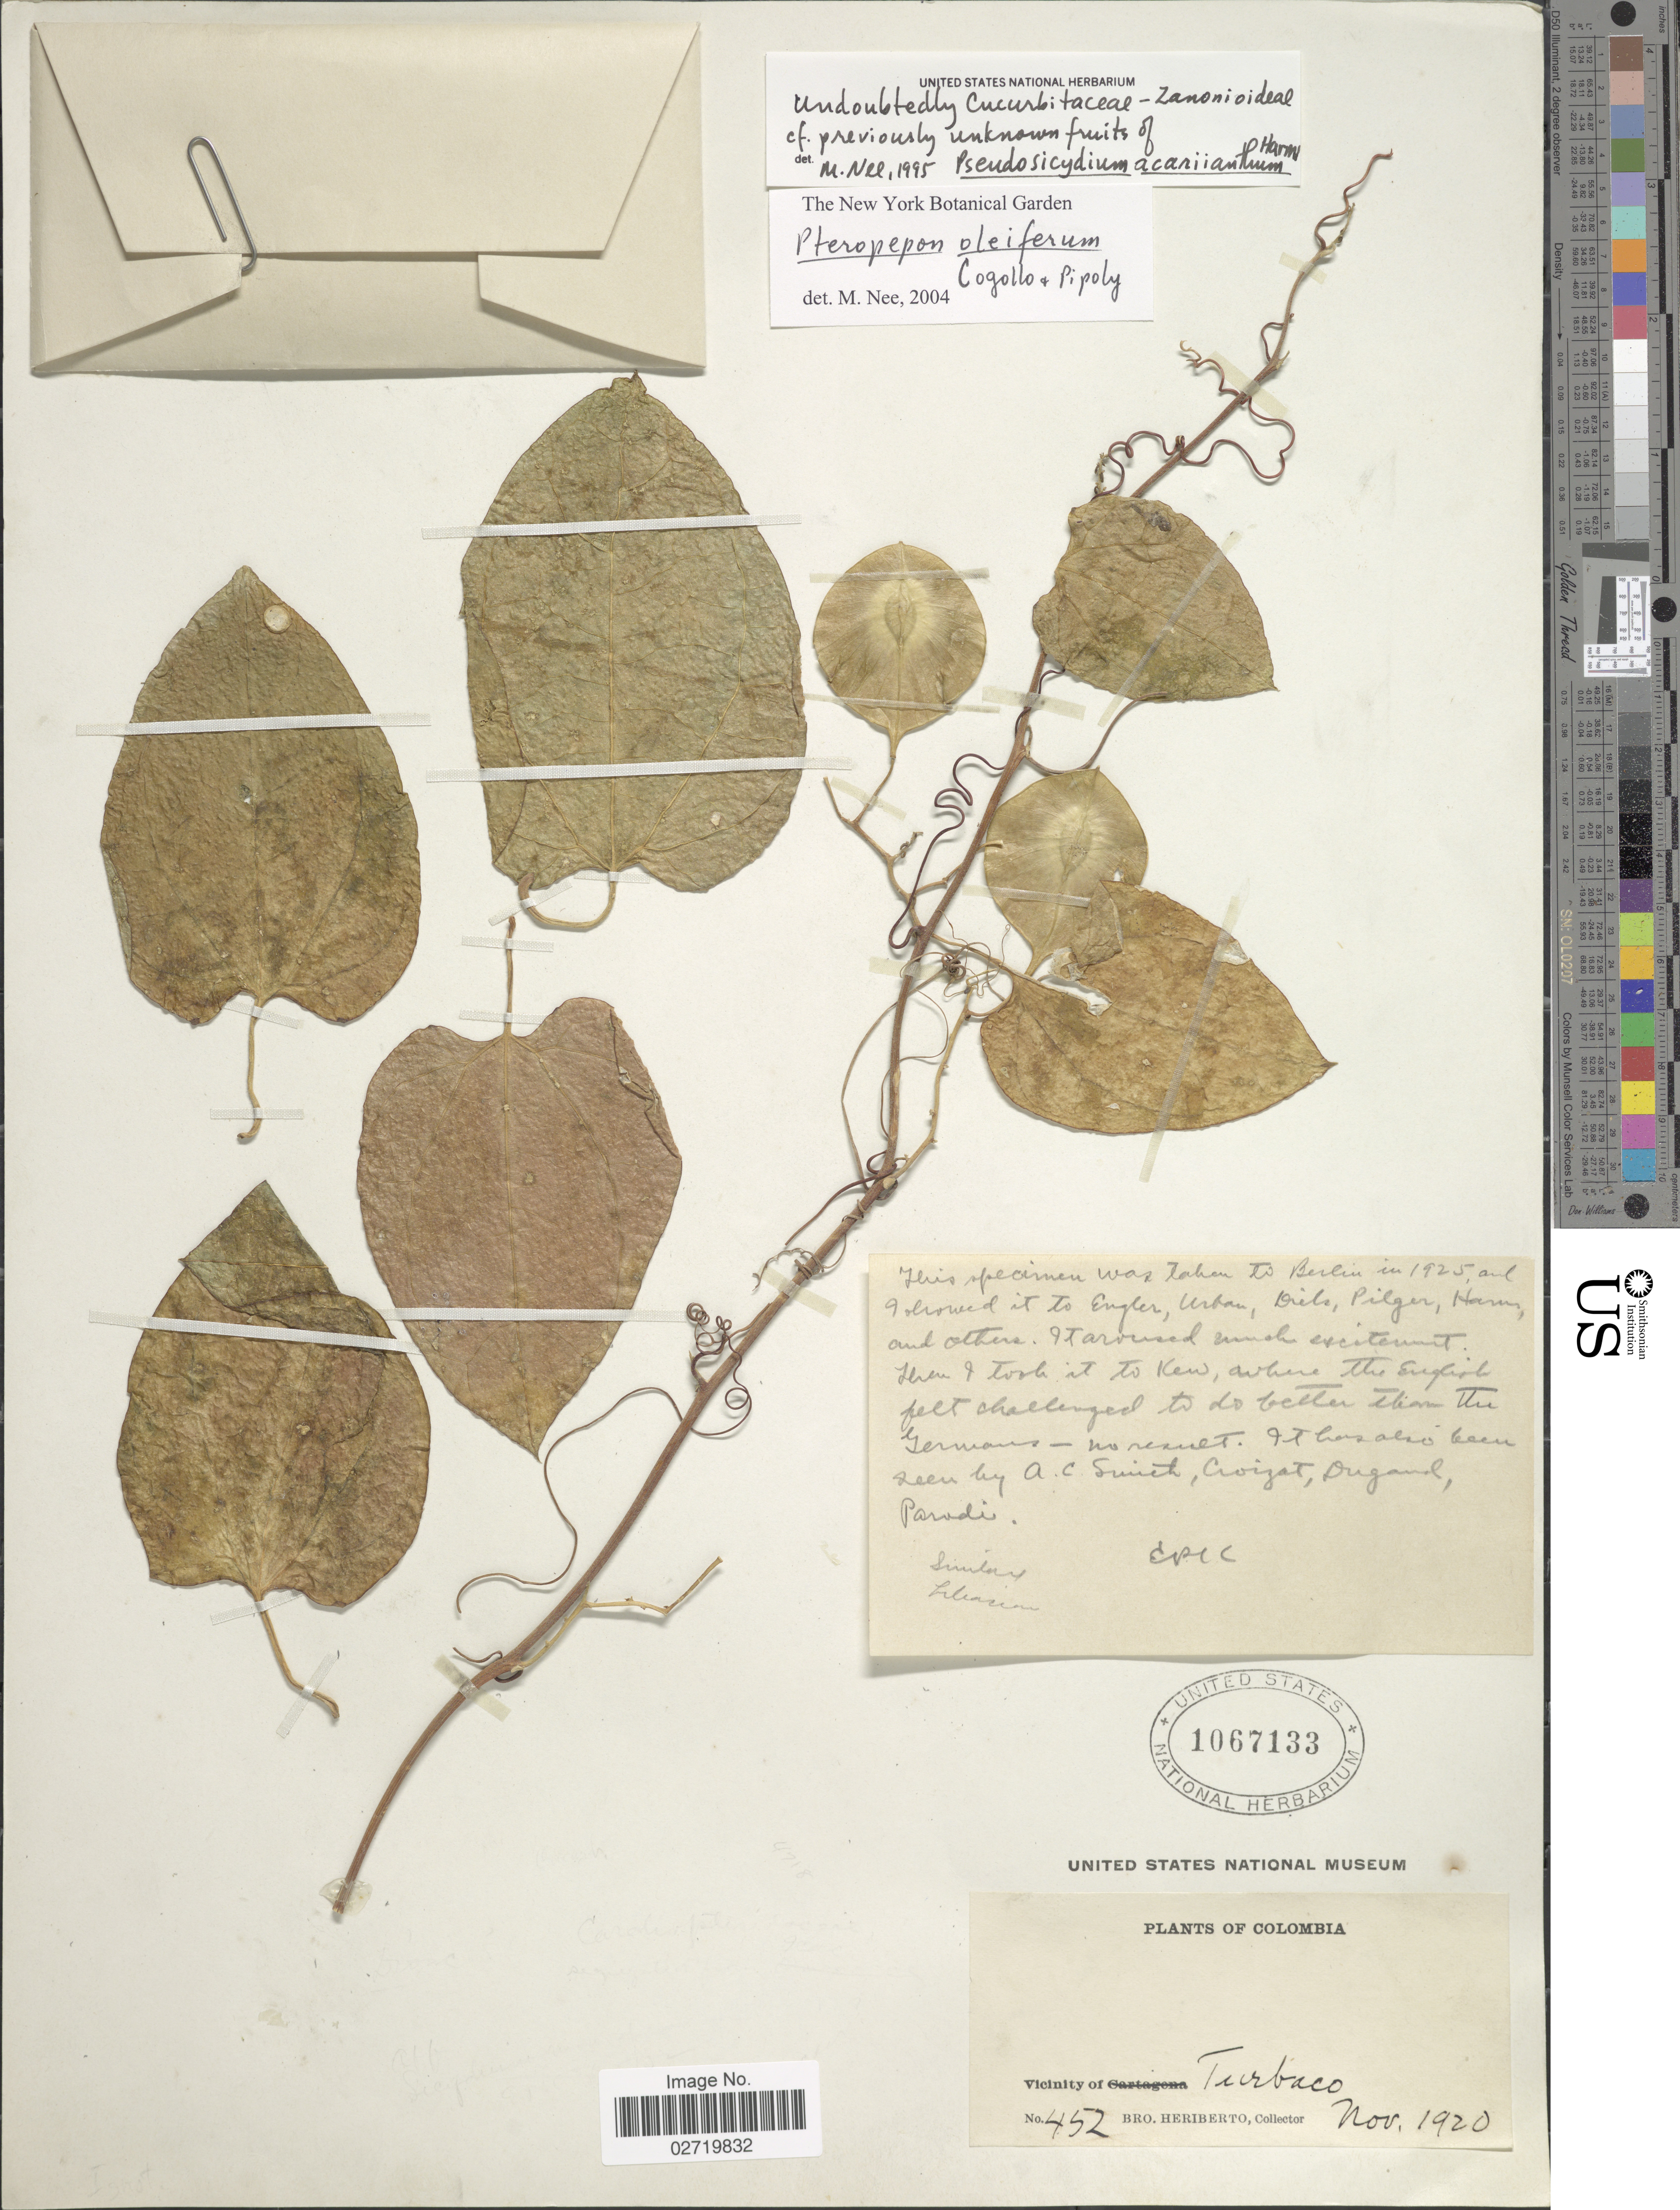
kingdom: Plantae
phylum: Tracheophyta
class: Magnoliopsida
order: Cucurbitales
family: Cucurbitaceae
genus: Pteropepon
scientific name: Pteropepon oleiferum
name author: Cogollo & Pipoly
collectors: B. Heriberto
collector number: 452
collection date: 1920-11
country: Colombia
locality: Vicinity of Turbaco.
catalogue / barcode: US 1067133